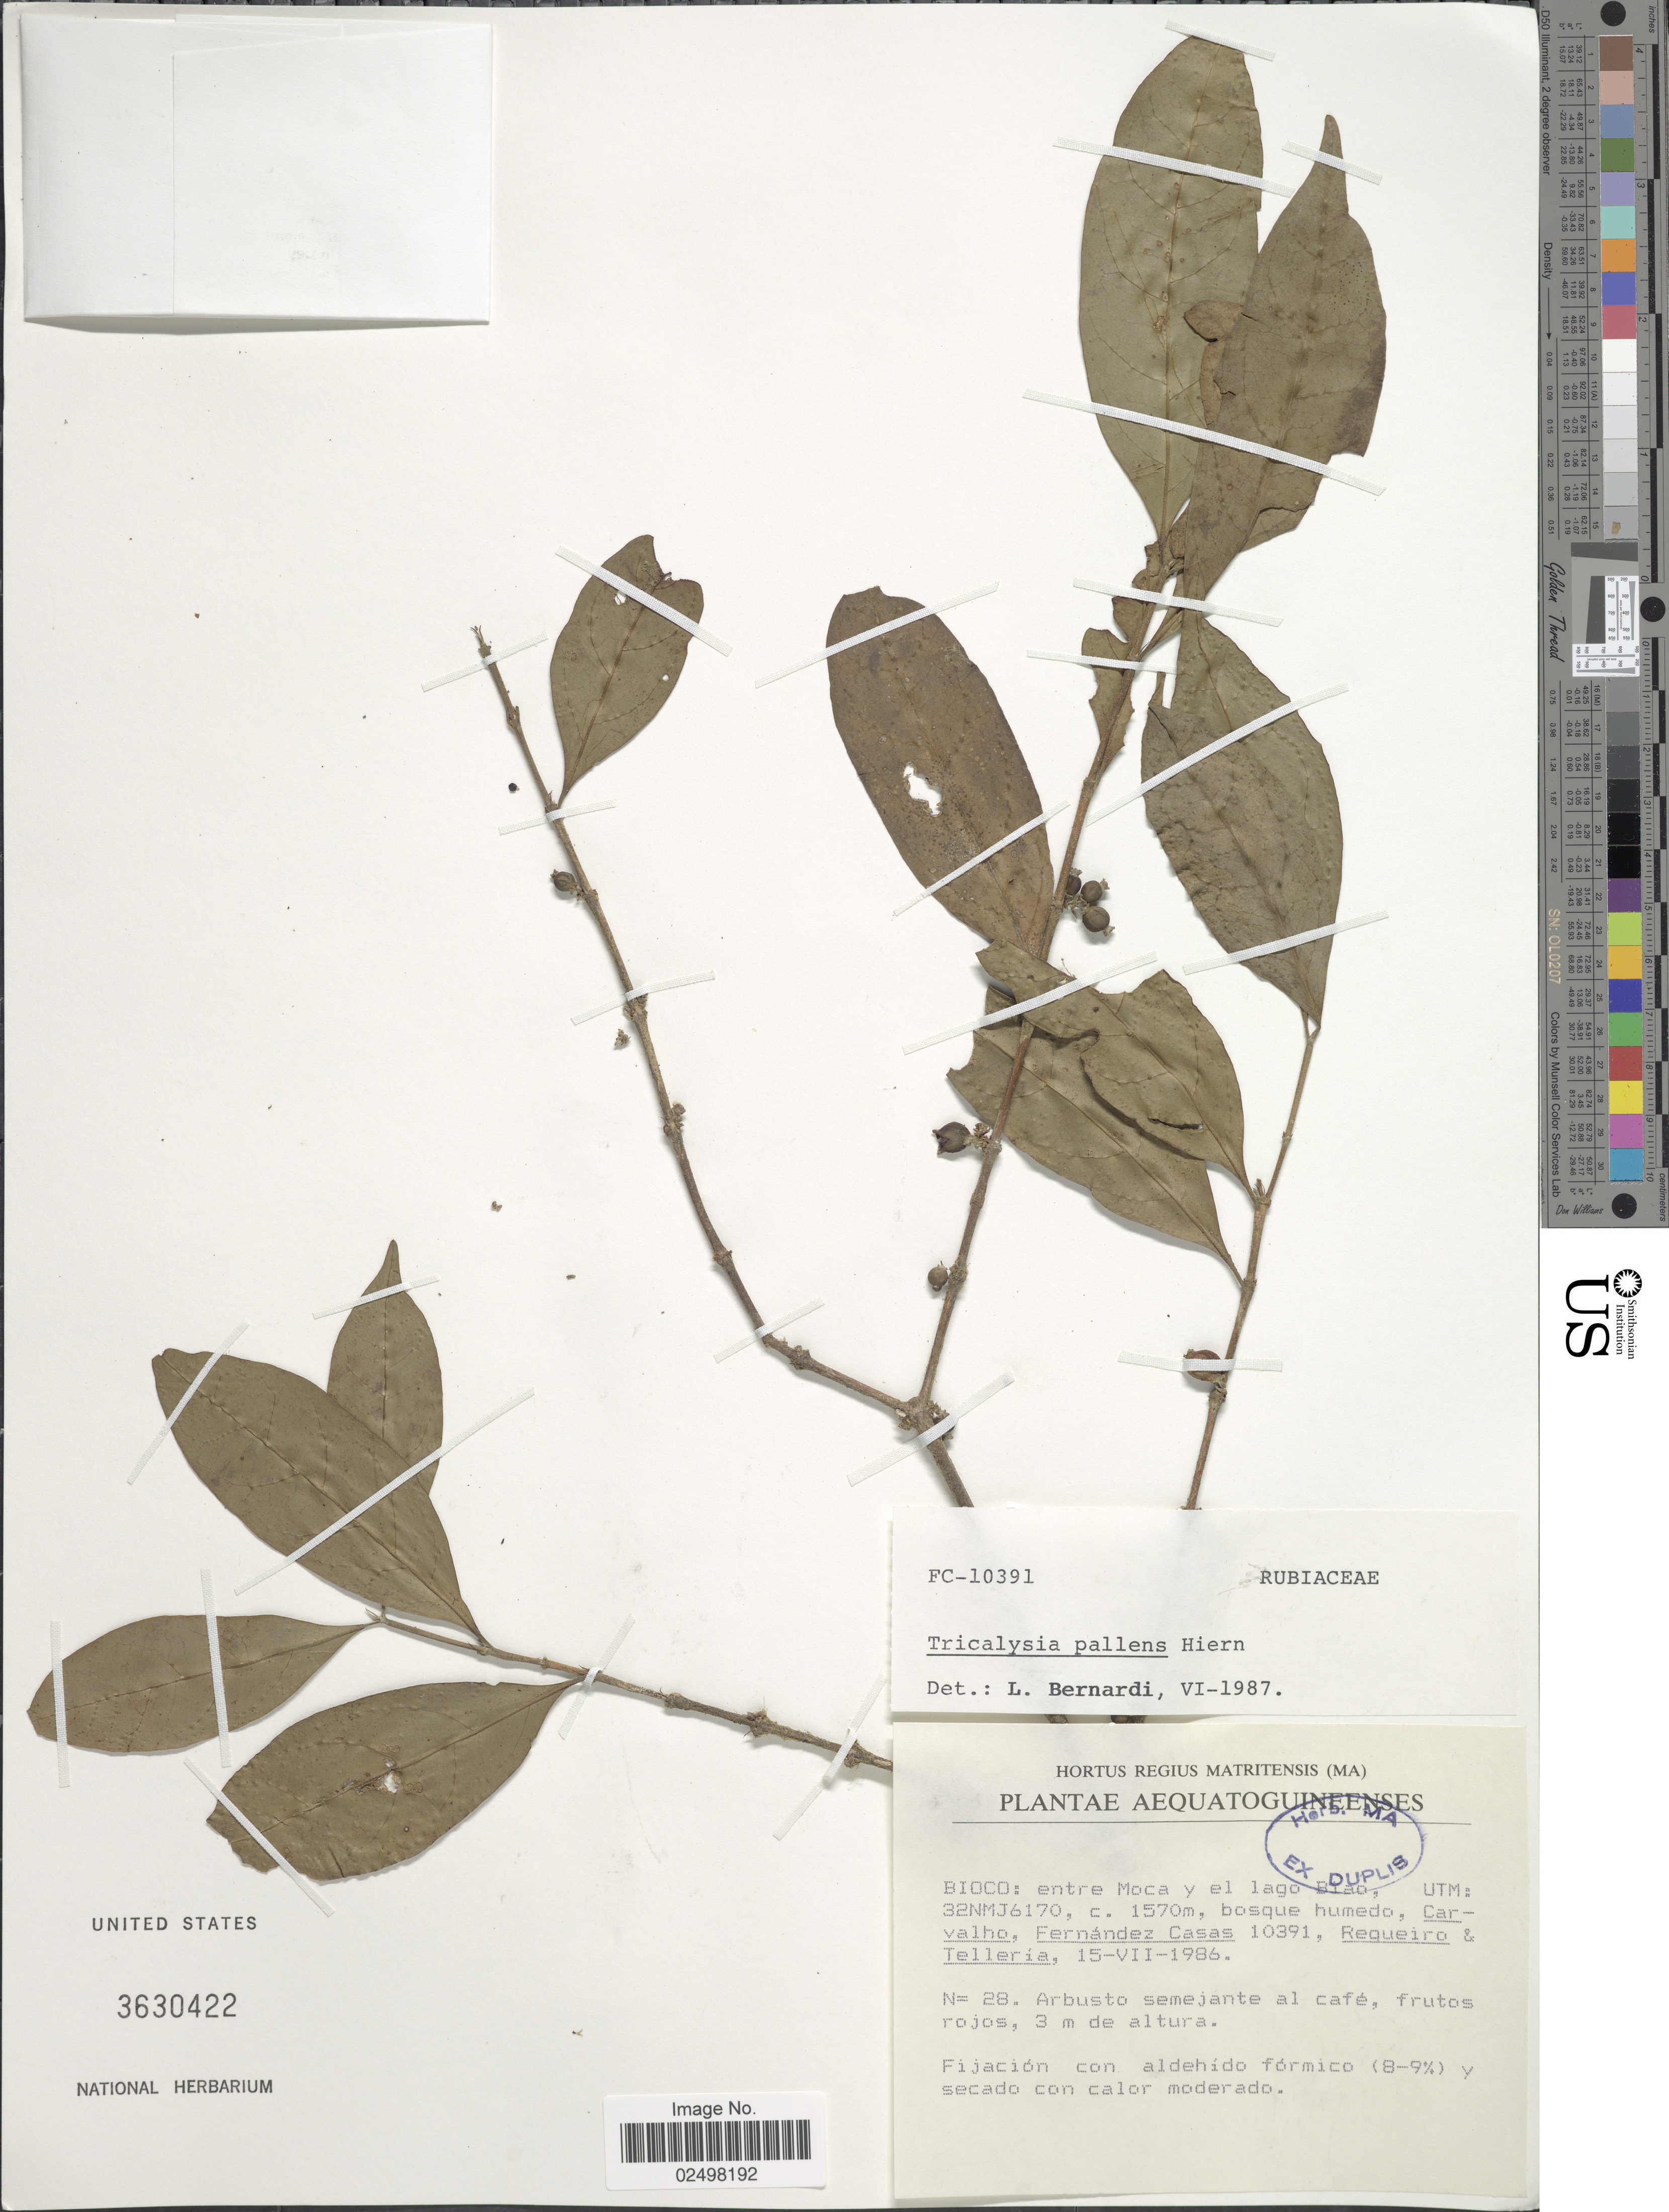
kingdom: Plantae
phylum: Tracheophyta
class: Magnoliopsida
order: Gentianales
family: Rubiaceae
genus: Tricalysia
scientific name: Tricalysia pallens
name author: Hiern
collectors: F. Casas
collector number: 10391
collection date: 1986-07-15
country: Equatorial Guinea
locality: Bioco. entre Moca y el lago Blao. UTM 32NMJ6170 Aequatoguineenses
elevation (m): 1570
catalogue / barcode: US 3630422